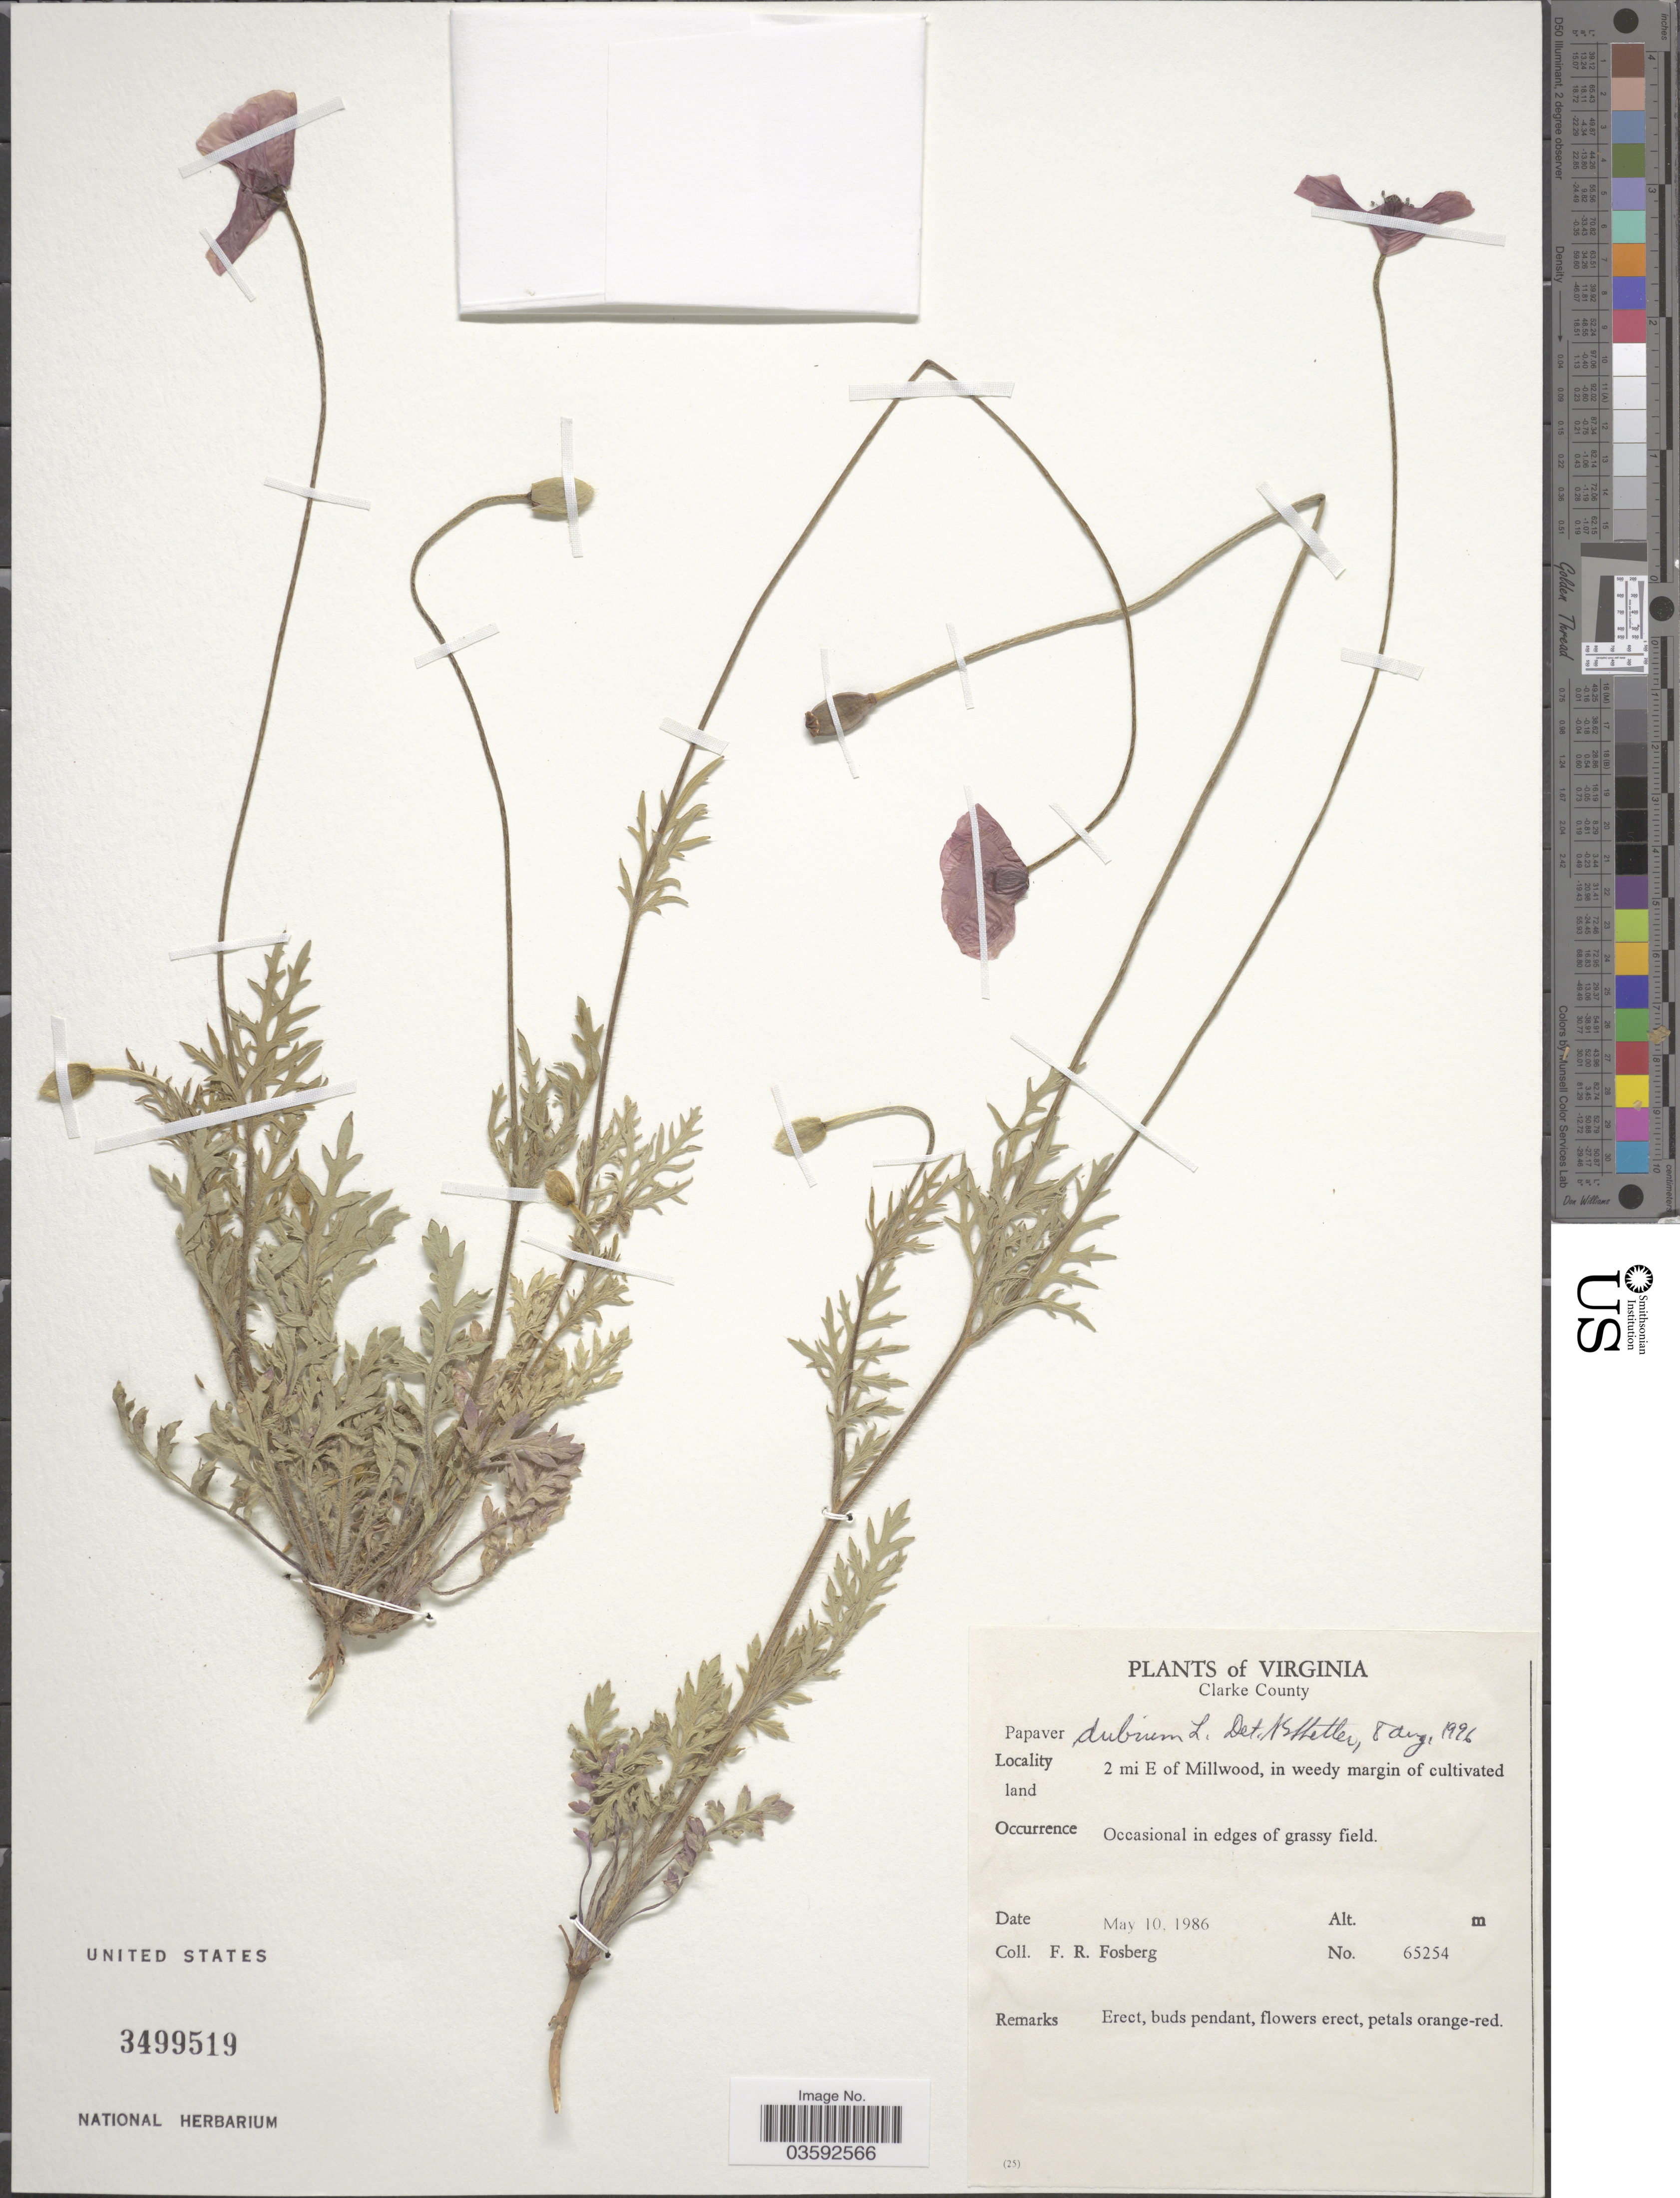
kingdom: Plantae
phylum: Tracheophyta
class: Magnoliopsida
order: Ranunculales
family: Papaveraceae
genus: Papaver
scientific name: Papaver dubium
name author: L.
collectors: F. R. Fosberg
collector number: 65254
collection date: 1986-05-10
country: United States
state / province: Virginia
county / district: Clarke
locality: Clarke County. 2 mi E of Millwood, in weedy margin of cultivated land.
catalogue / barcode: US 3499519